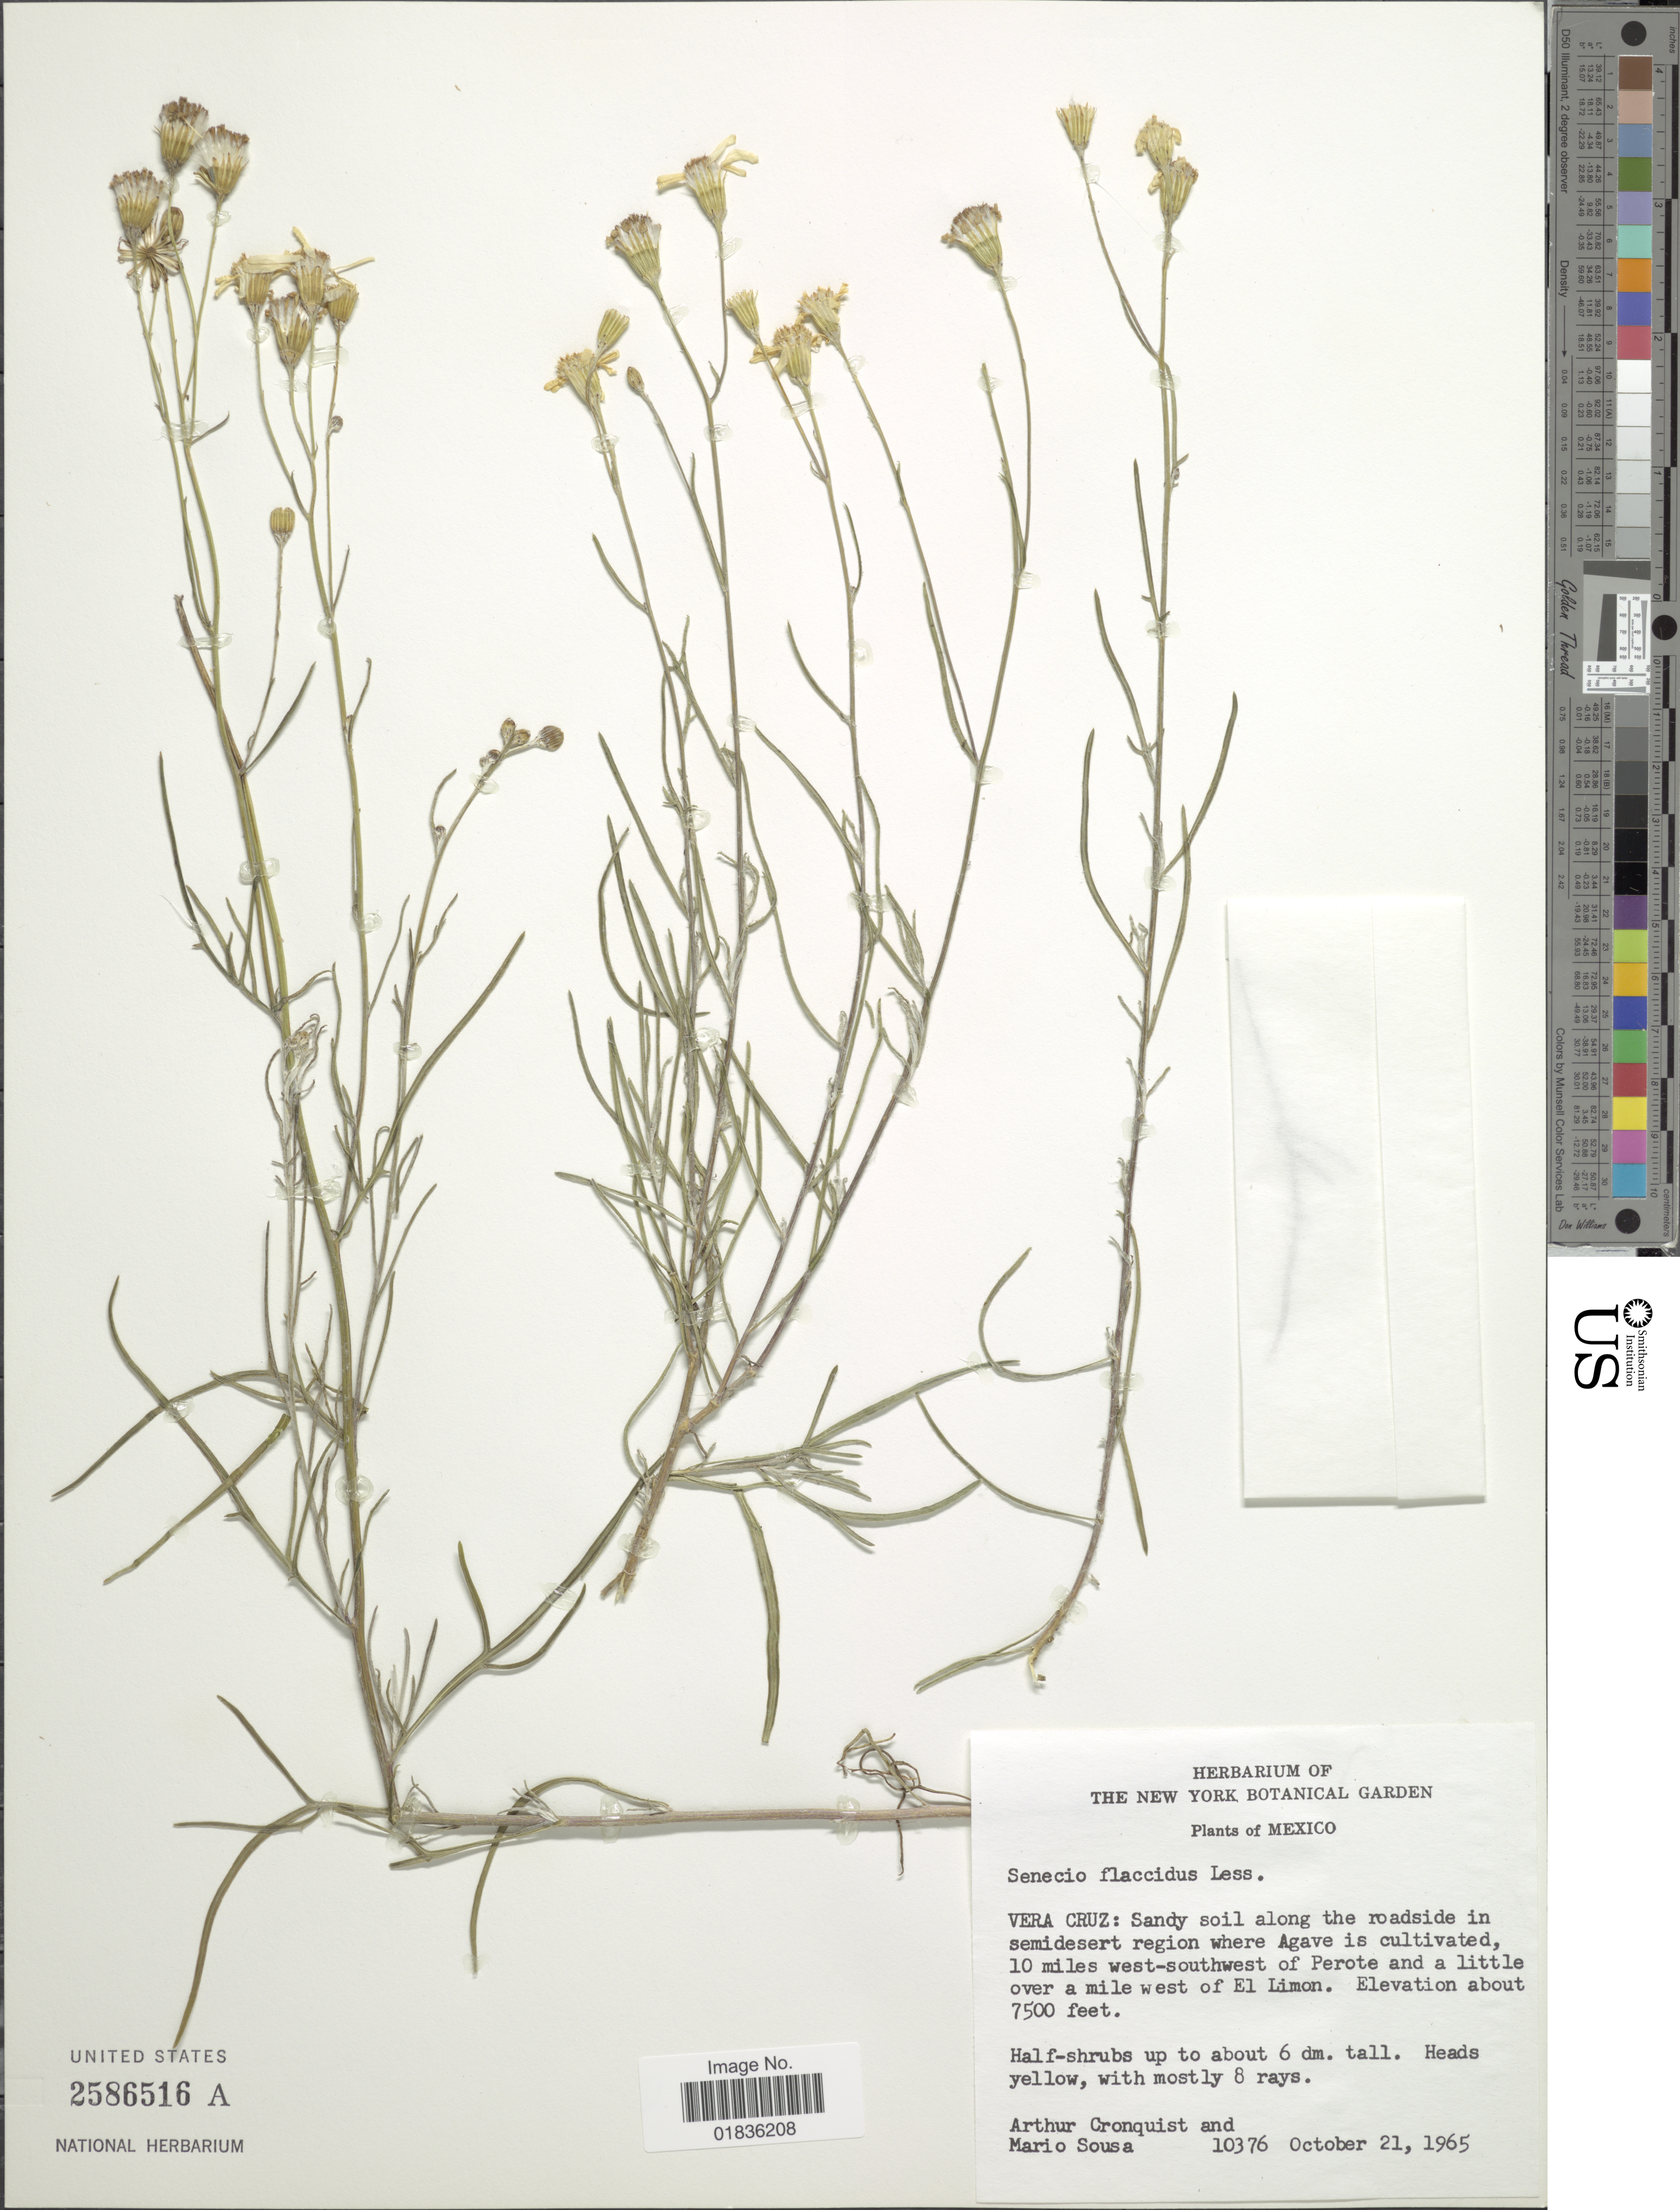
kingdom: Plantae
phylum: Tracheophyta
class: Magnoliopsida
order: Asterales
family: Asteraceae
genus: Senecio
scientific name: Senecio flaccidus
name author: Less.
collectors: A. J. Cronquist & M. Sousa S.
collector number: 10376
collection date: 1965-10-21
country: Mexico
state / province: Veracruz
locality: Vera Cruz: sandy soil along the roadside in semidesert region where Agave is cultivated, 10 miles west-southwest of Perote and a little over a mile west of El Limon.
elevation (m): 2286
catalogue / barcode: US 2586516A